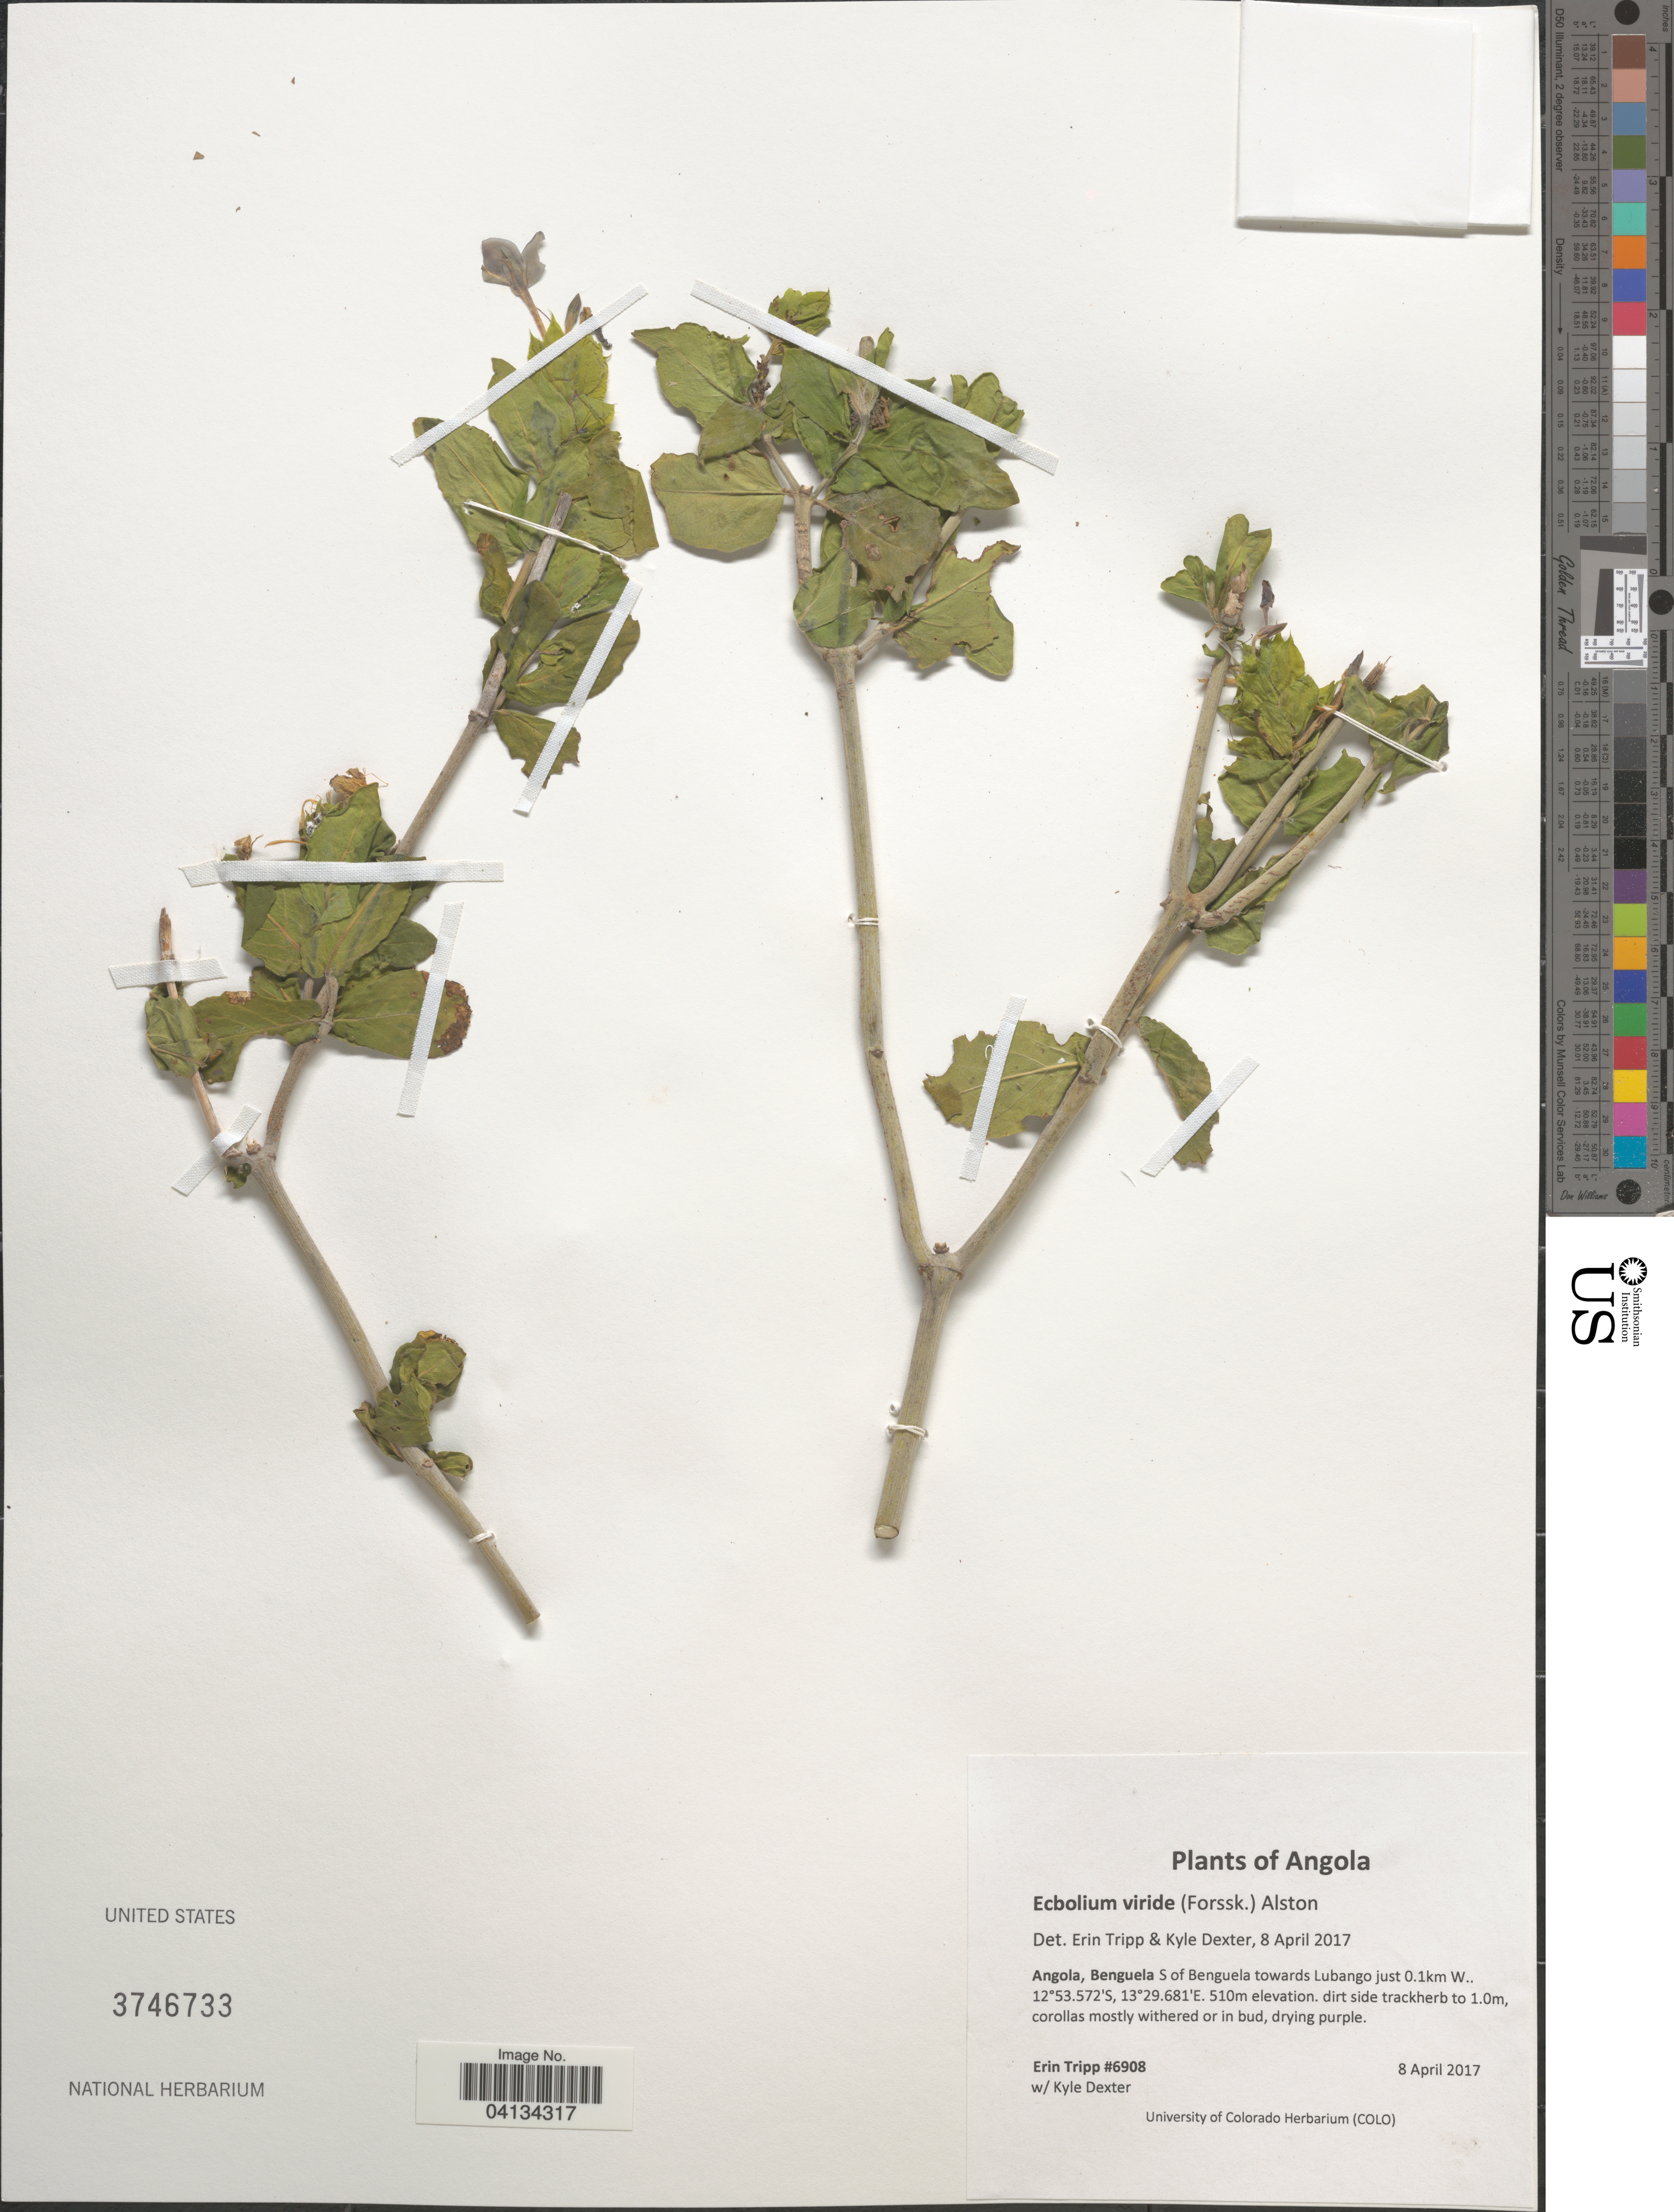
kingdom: Plantae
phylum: Tracheophyta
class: Magnoliopsida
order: Lamiales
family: Acanthaceae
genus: Ecbolium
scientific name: Ecbolium viride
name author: (Forssk.) Alston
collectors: E. Tripp & K. Dexter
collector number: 6908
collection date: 2017-04-08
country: Angola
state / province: Benguela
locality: S of Benguela towards Lubango just 0.1km W.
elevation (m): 510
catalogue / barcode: US 3746733